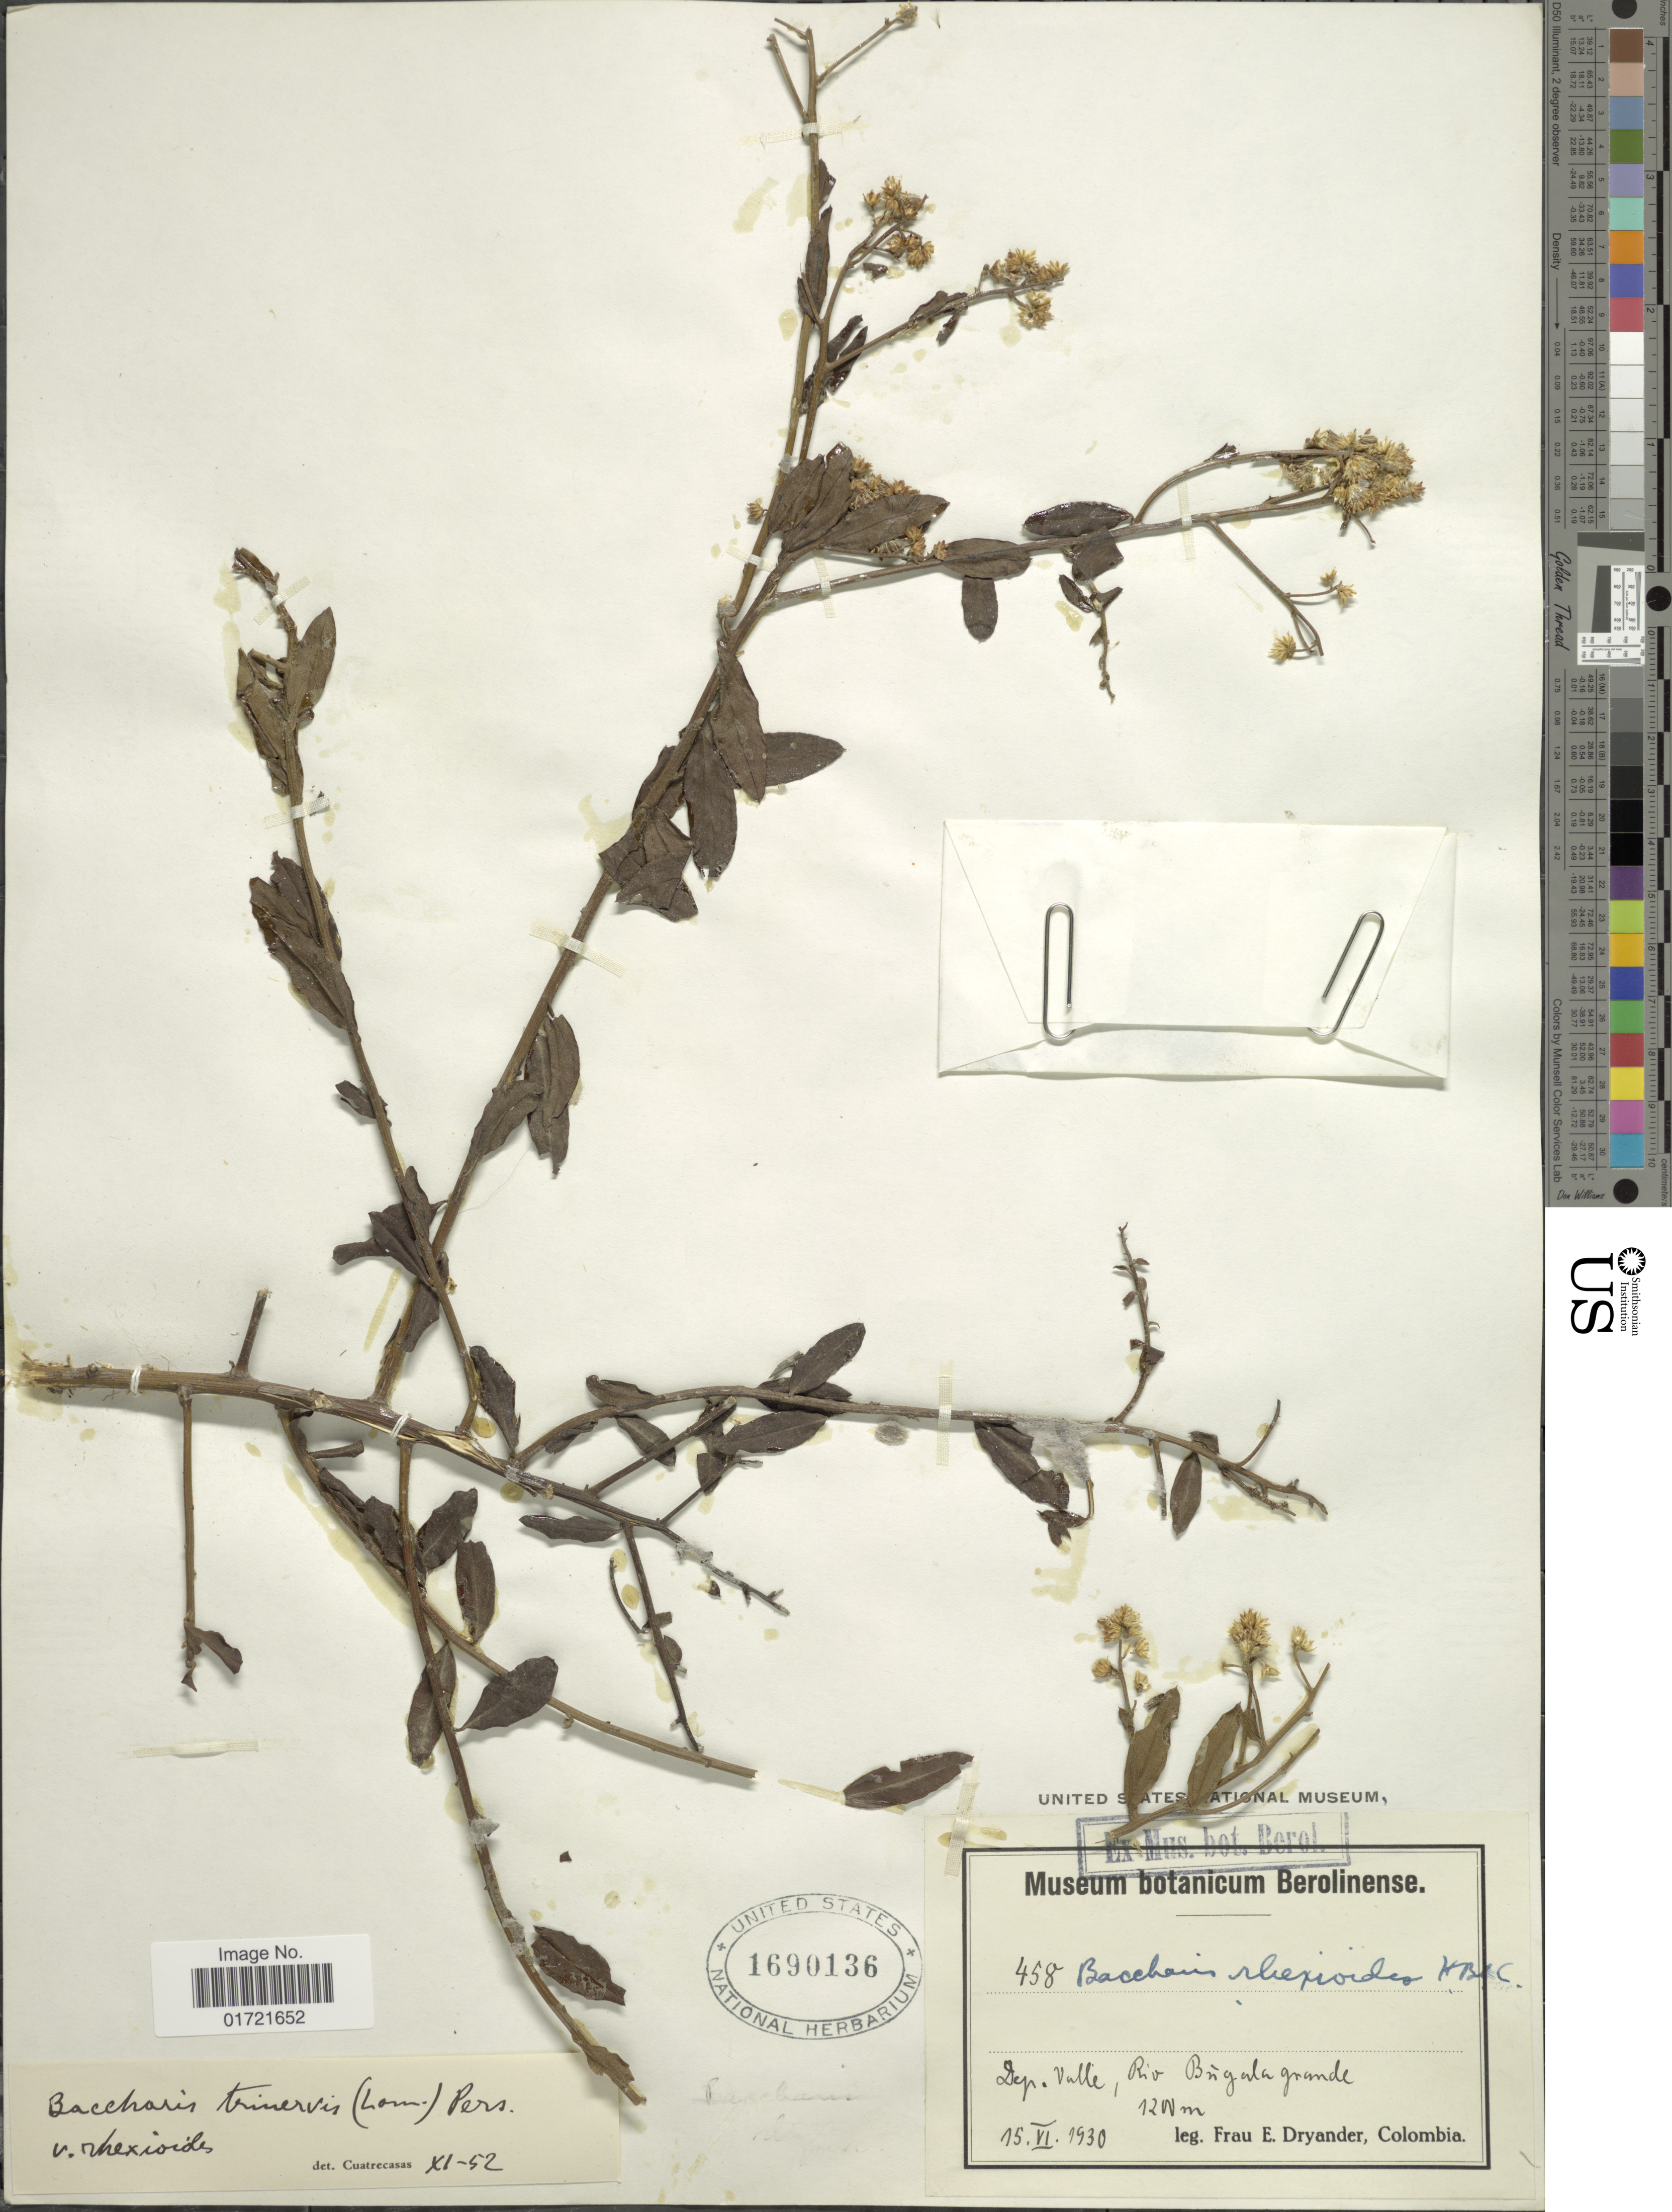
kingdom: Plantae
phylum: Tracheophyta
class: Magnoliopsida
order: Asterales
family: Asteraceae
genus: Baccharis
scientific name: Baccharis trinervis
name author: (Lam.) Pers.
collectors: F. Dryander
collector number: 458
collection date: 1930-06-15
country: Colombia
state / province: Valle del Cauca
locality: Dep. Valle, Rio Bugala grande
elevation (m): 1200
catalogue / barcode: US 1690136